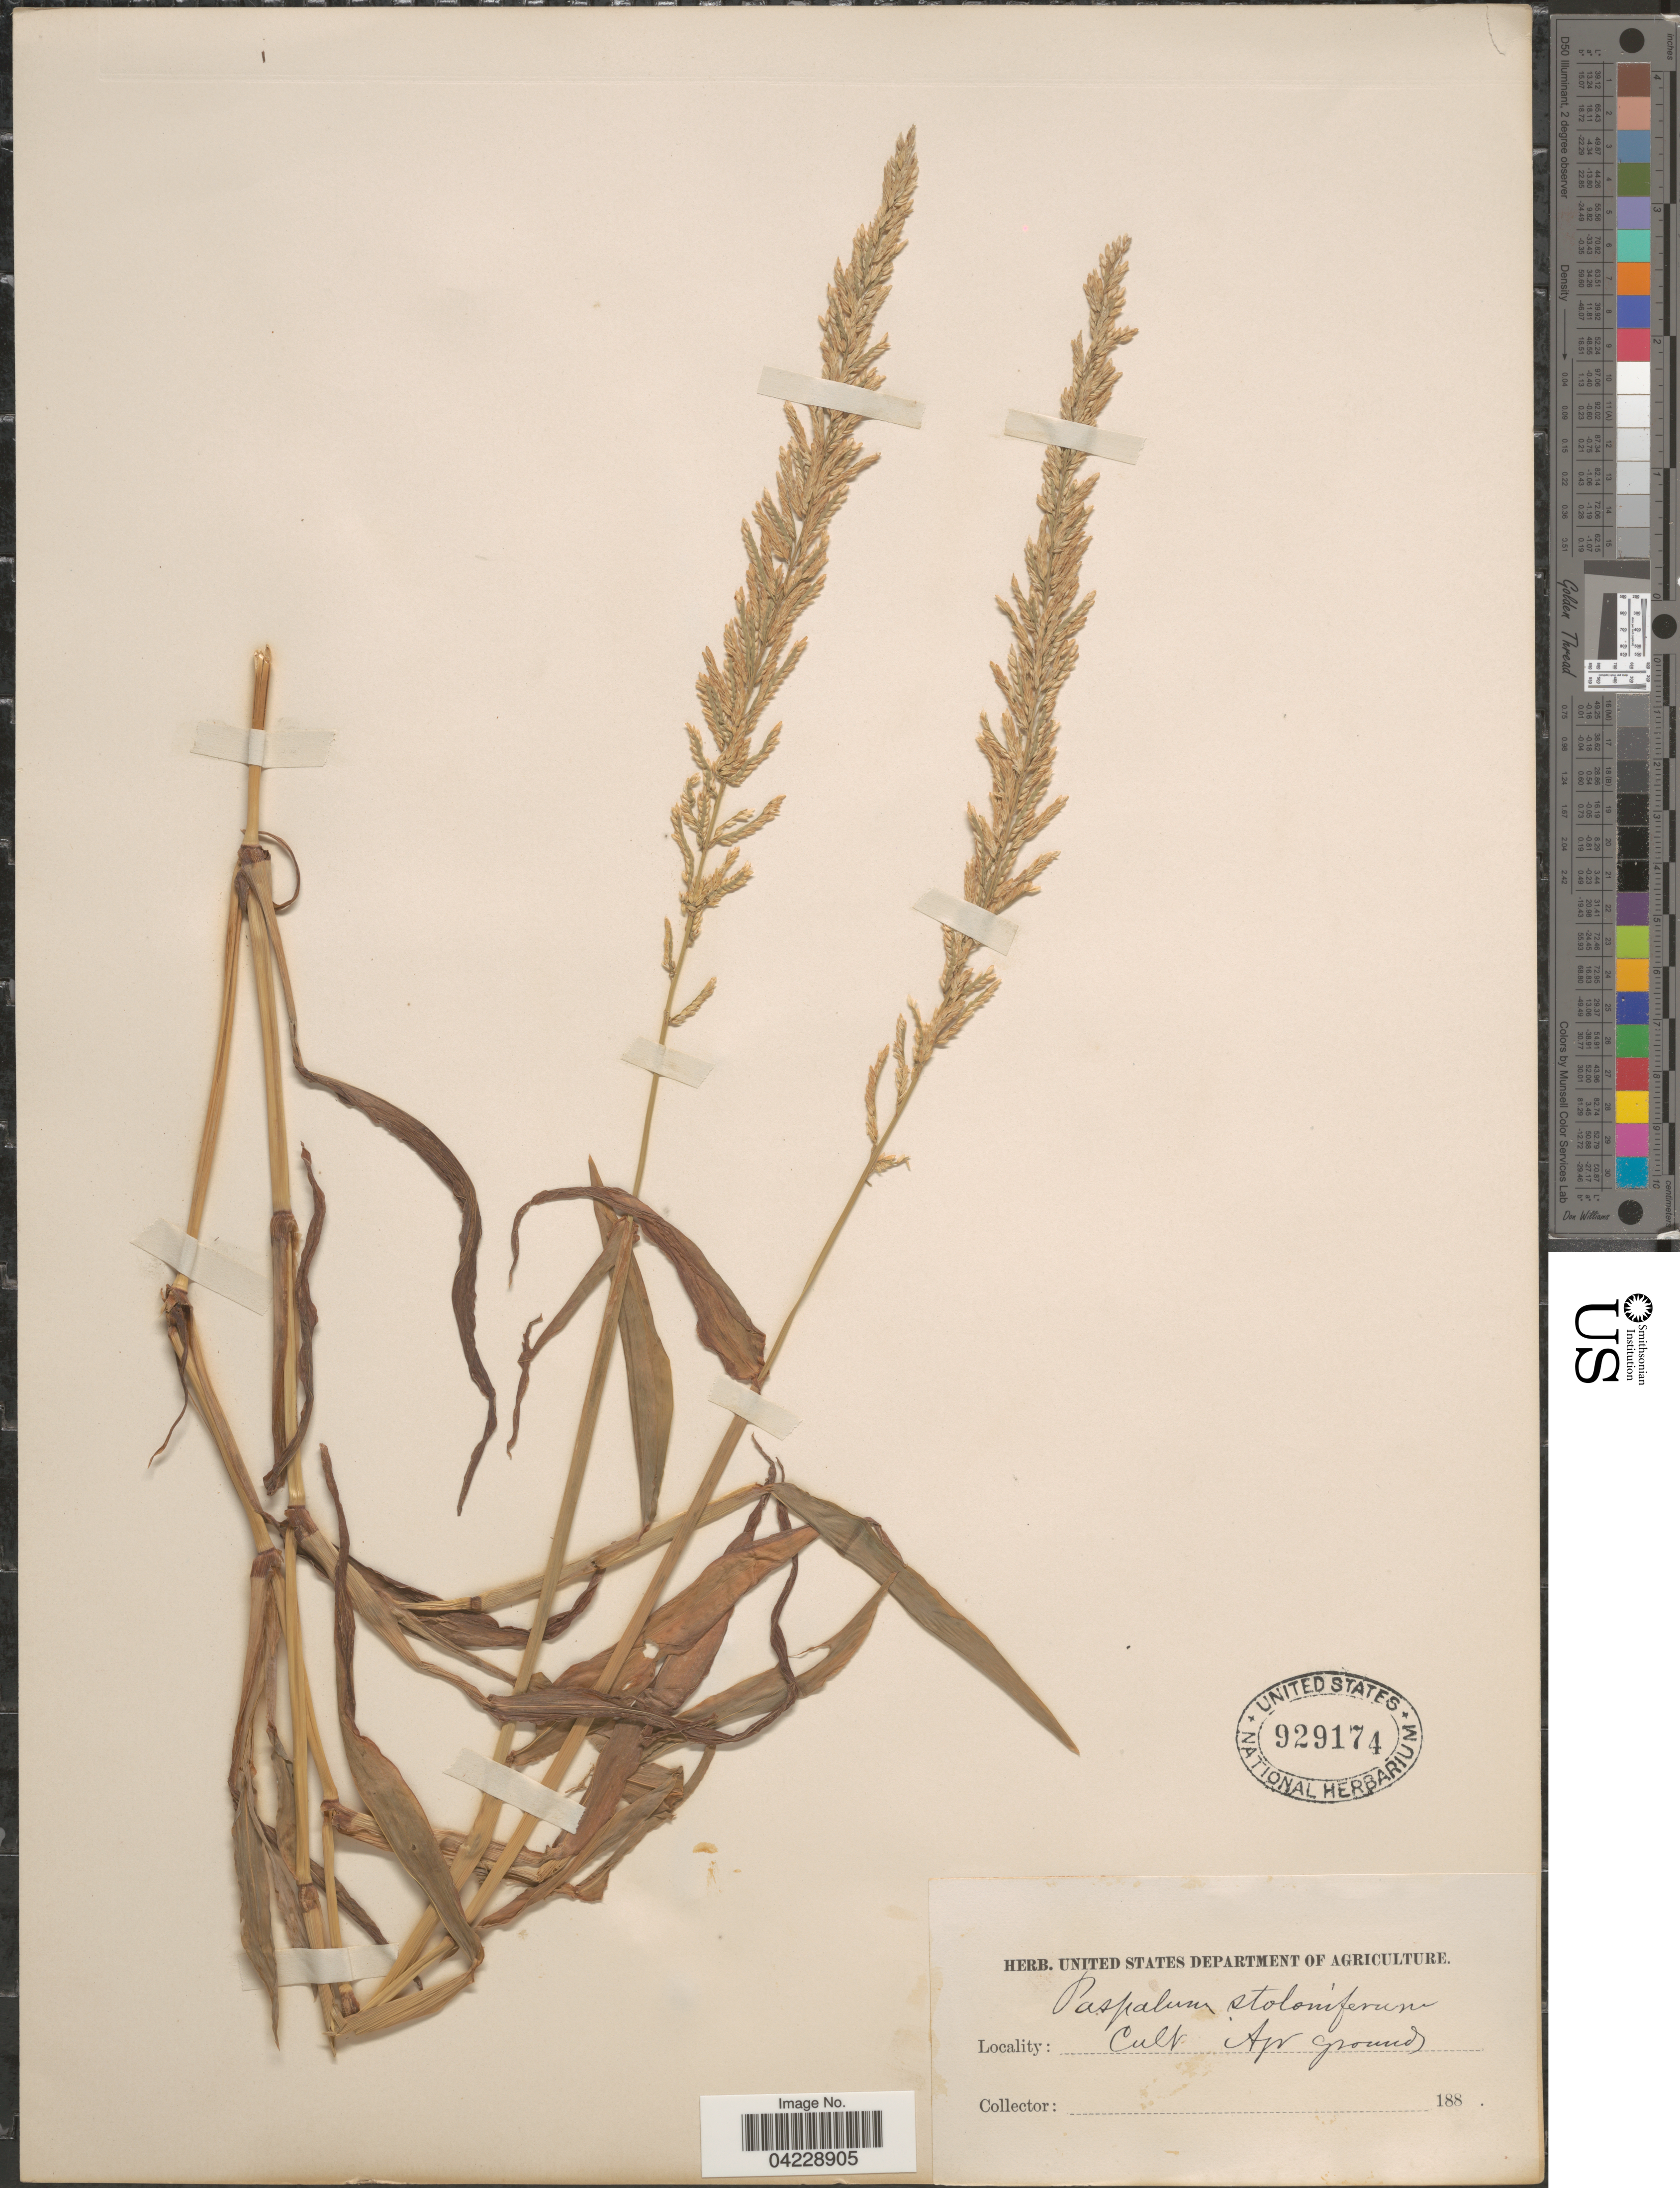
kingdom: Plantae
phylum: Tracheophyta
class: Liliopsida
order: Poales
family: Poaceae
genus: Paspalum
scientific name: Paspalum racemosum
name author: Lam.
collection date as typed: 188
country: United States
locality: Agr. grounds.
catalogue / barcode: US 929174